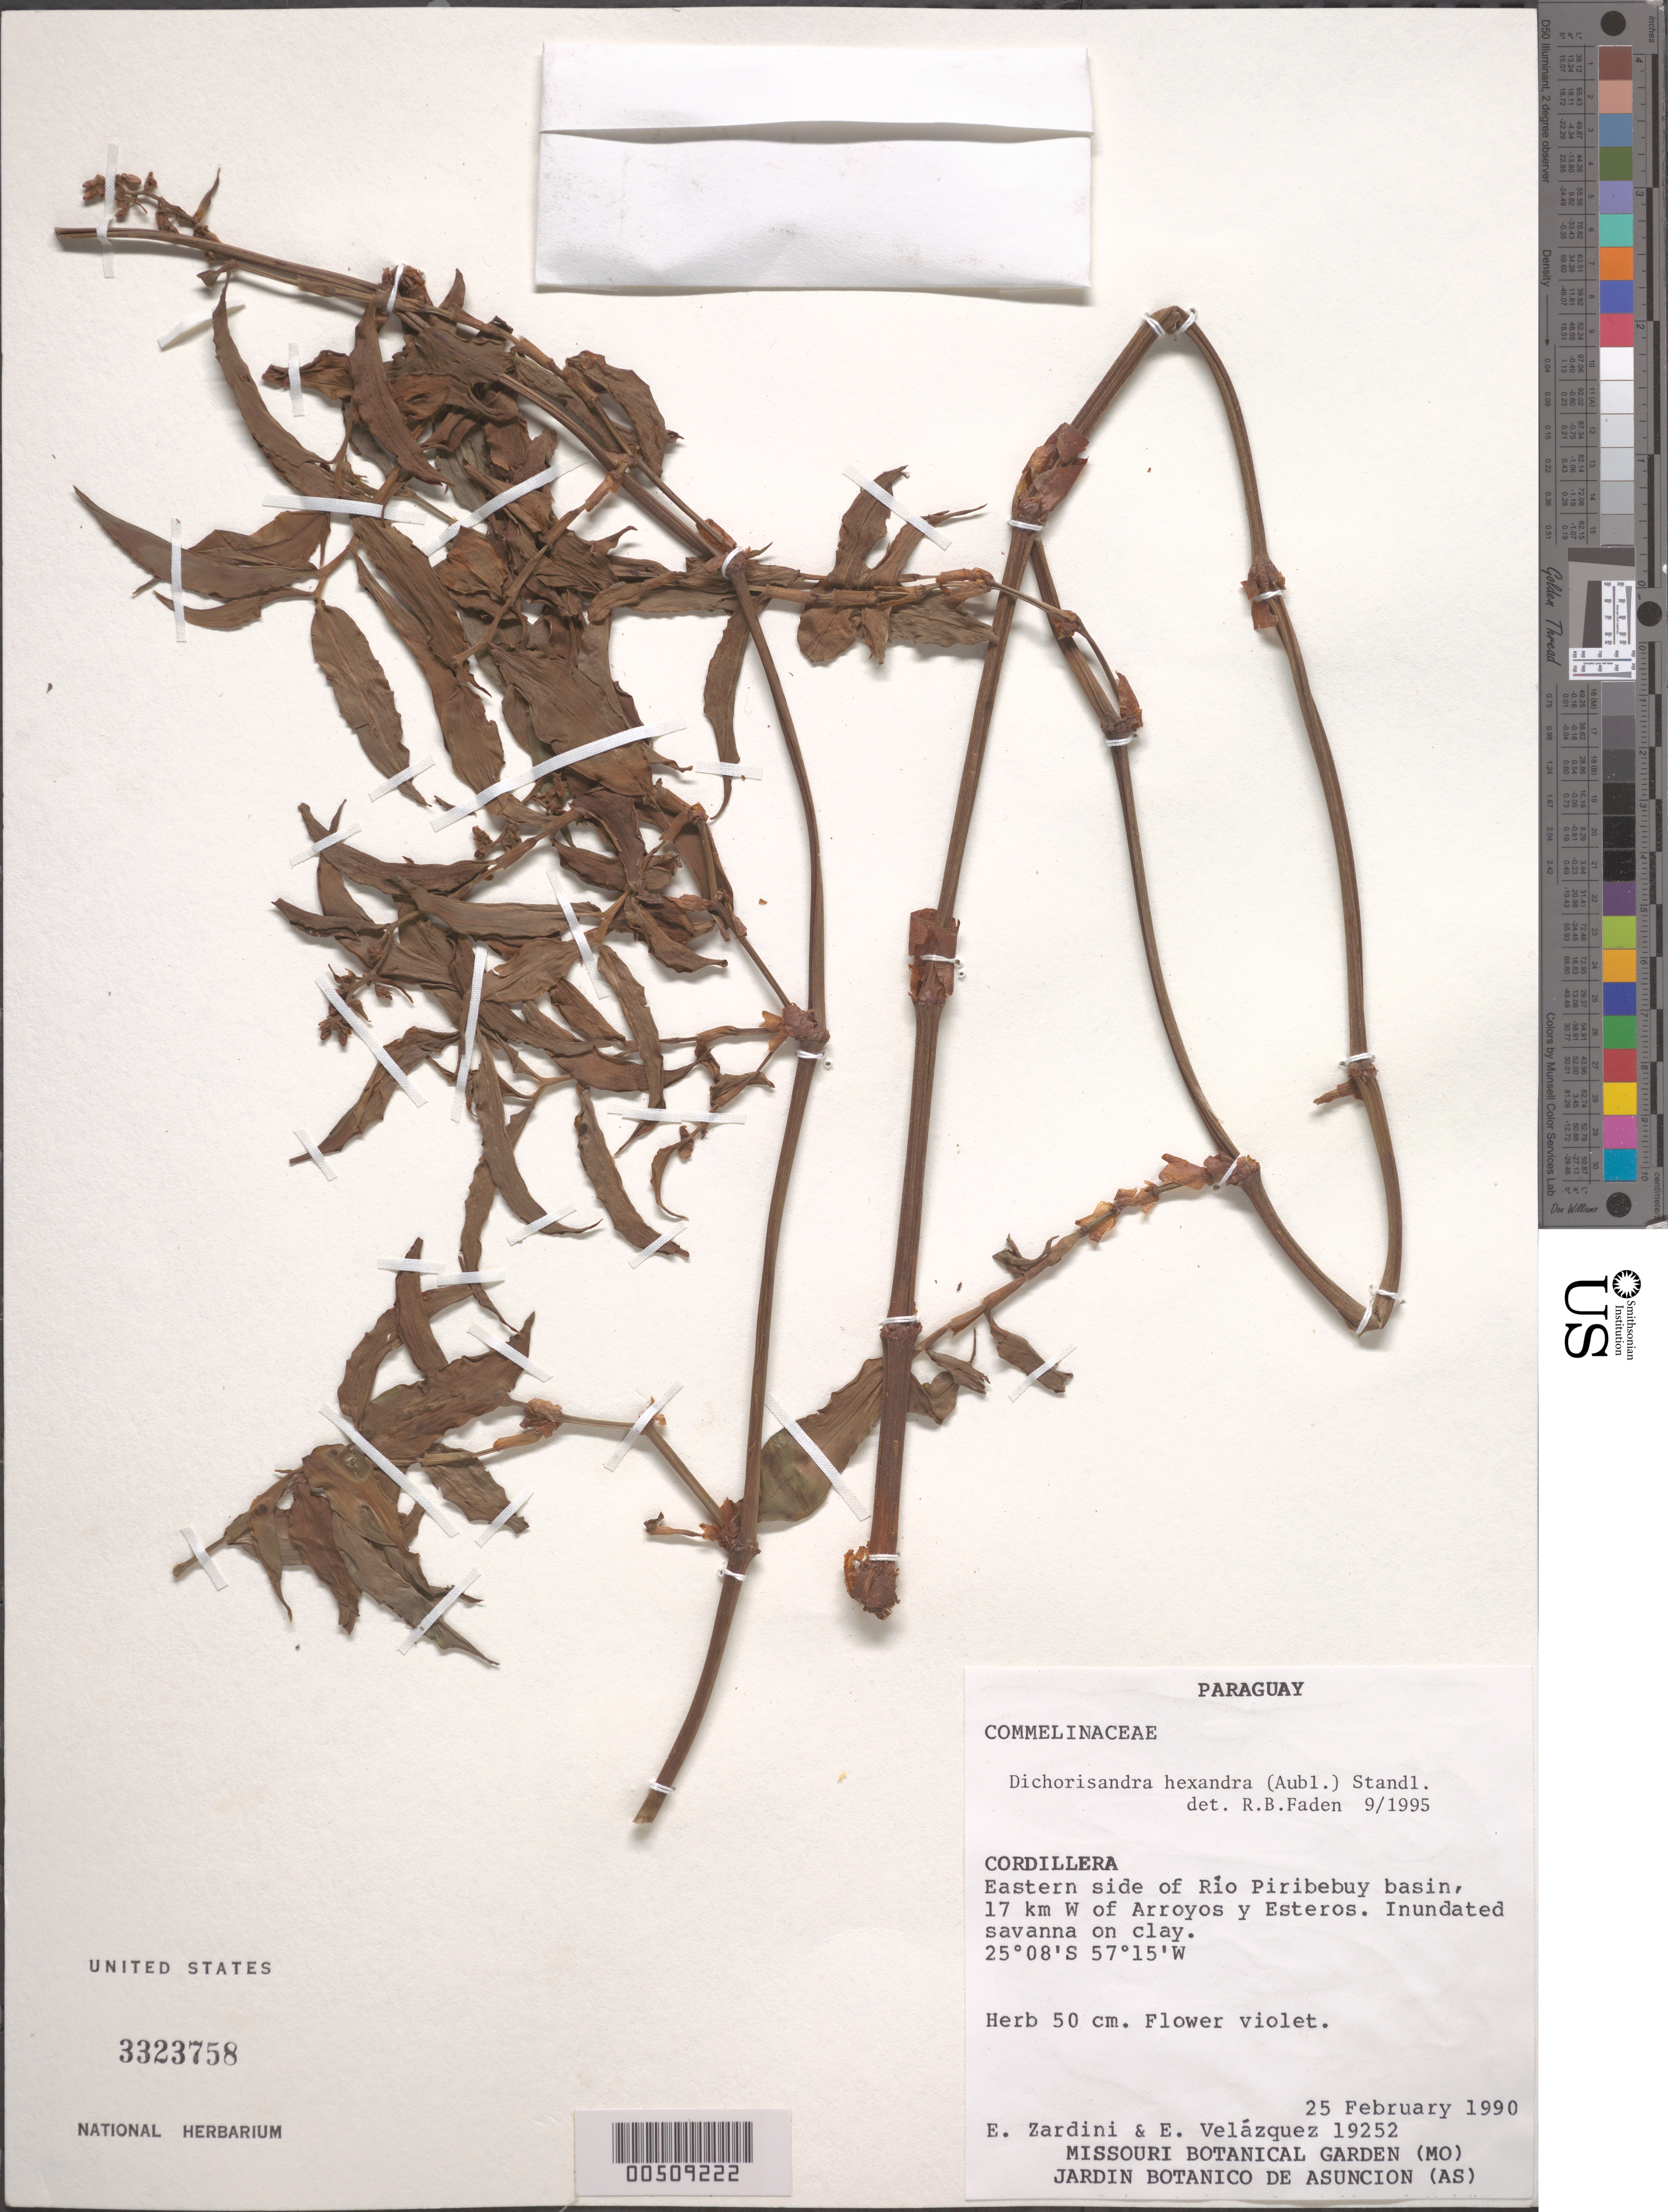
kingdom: Plantae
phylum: Tracheophyta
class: Liliopsida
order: Commelinales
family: Commelinaceae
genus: Dichorisandra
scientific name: Dichorisandra hexandra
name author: (Aubl.) Standl.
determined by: Faden, Robert B., (US), Smithsonian Institution - National Museum of Natural History (UNITED STATES)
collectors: E. M. Zardini & E. Velazquez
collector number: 19252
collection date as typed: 25 Feb 1990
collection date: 1990-02-25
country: Paraguay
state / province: Cordillera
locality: Rio piribebuy, w of arroyos and esteros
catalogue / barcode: US 3323758